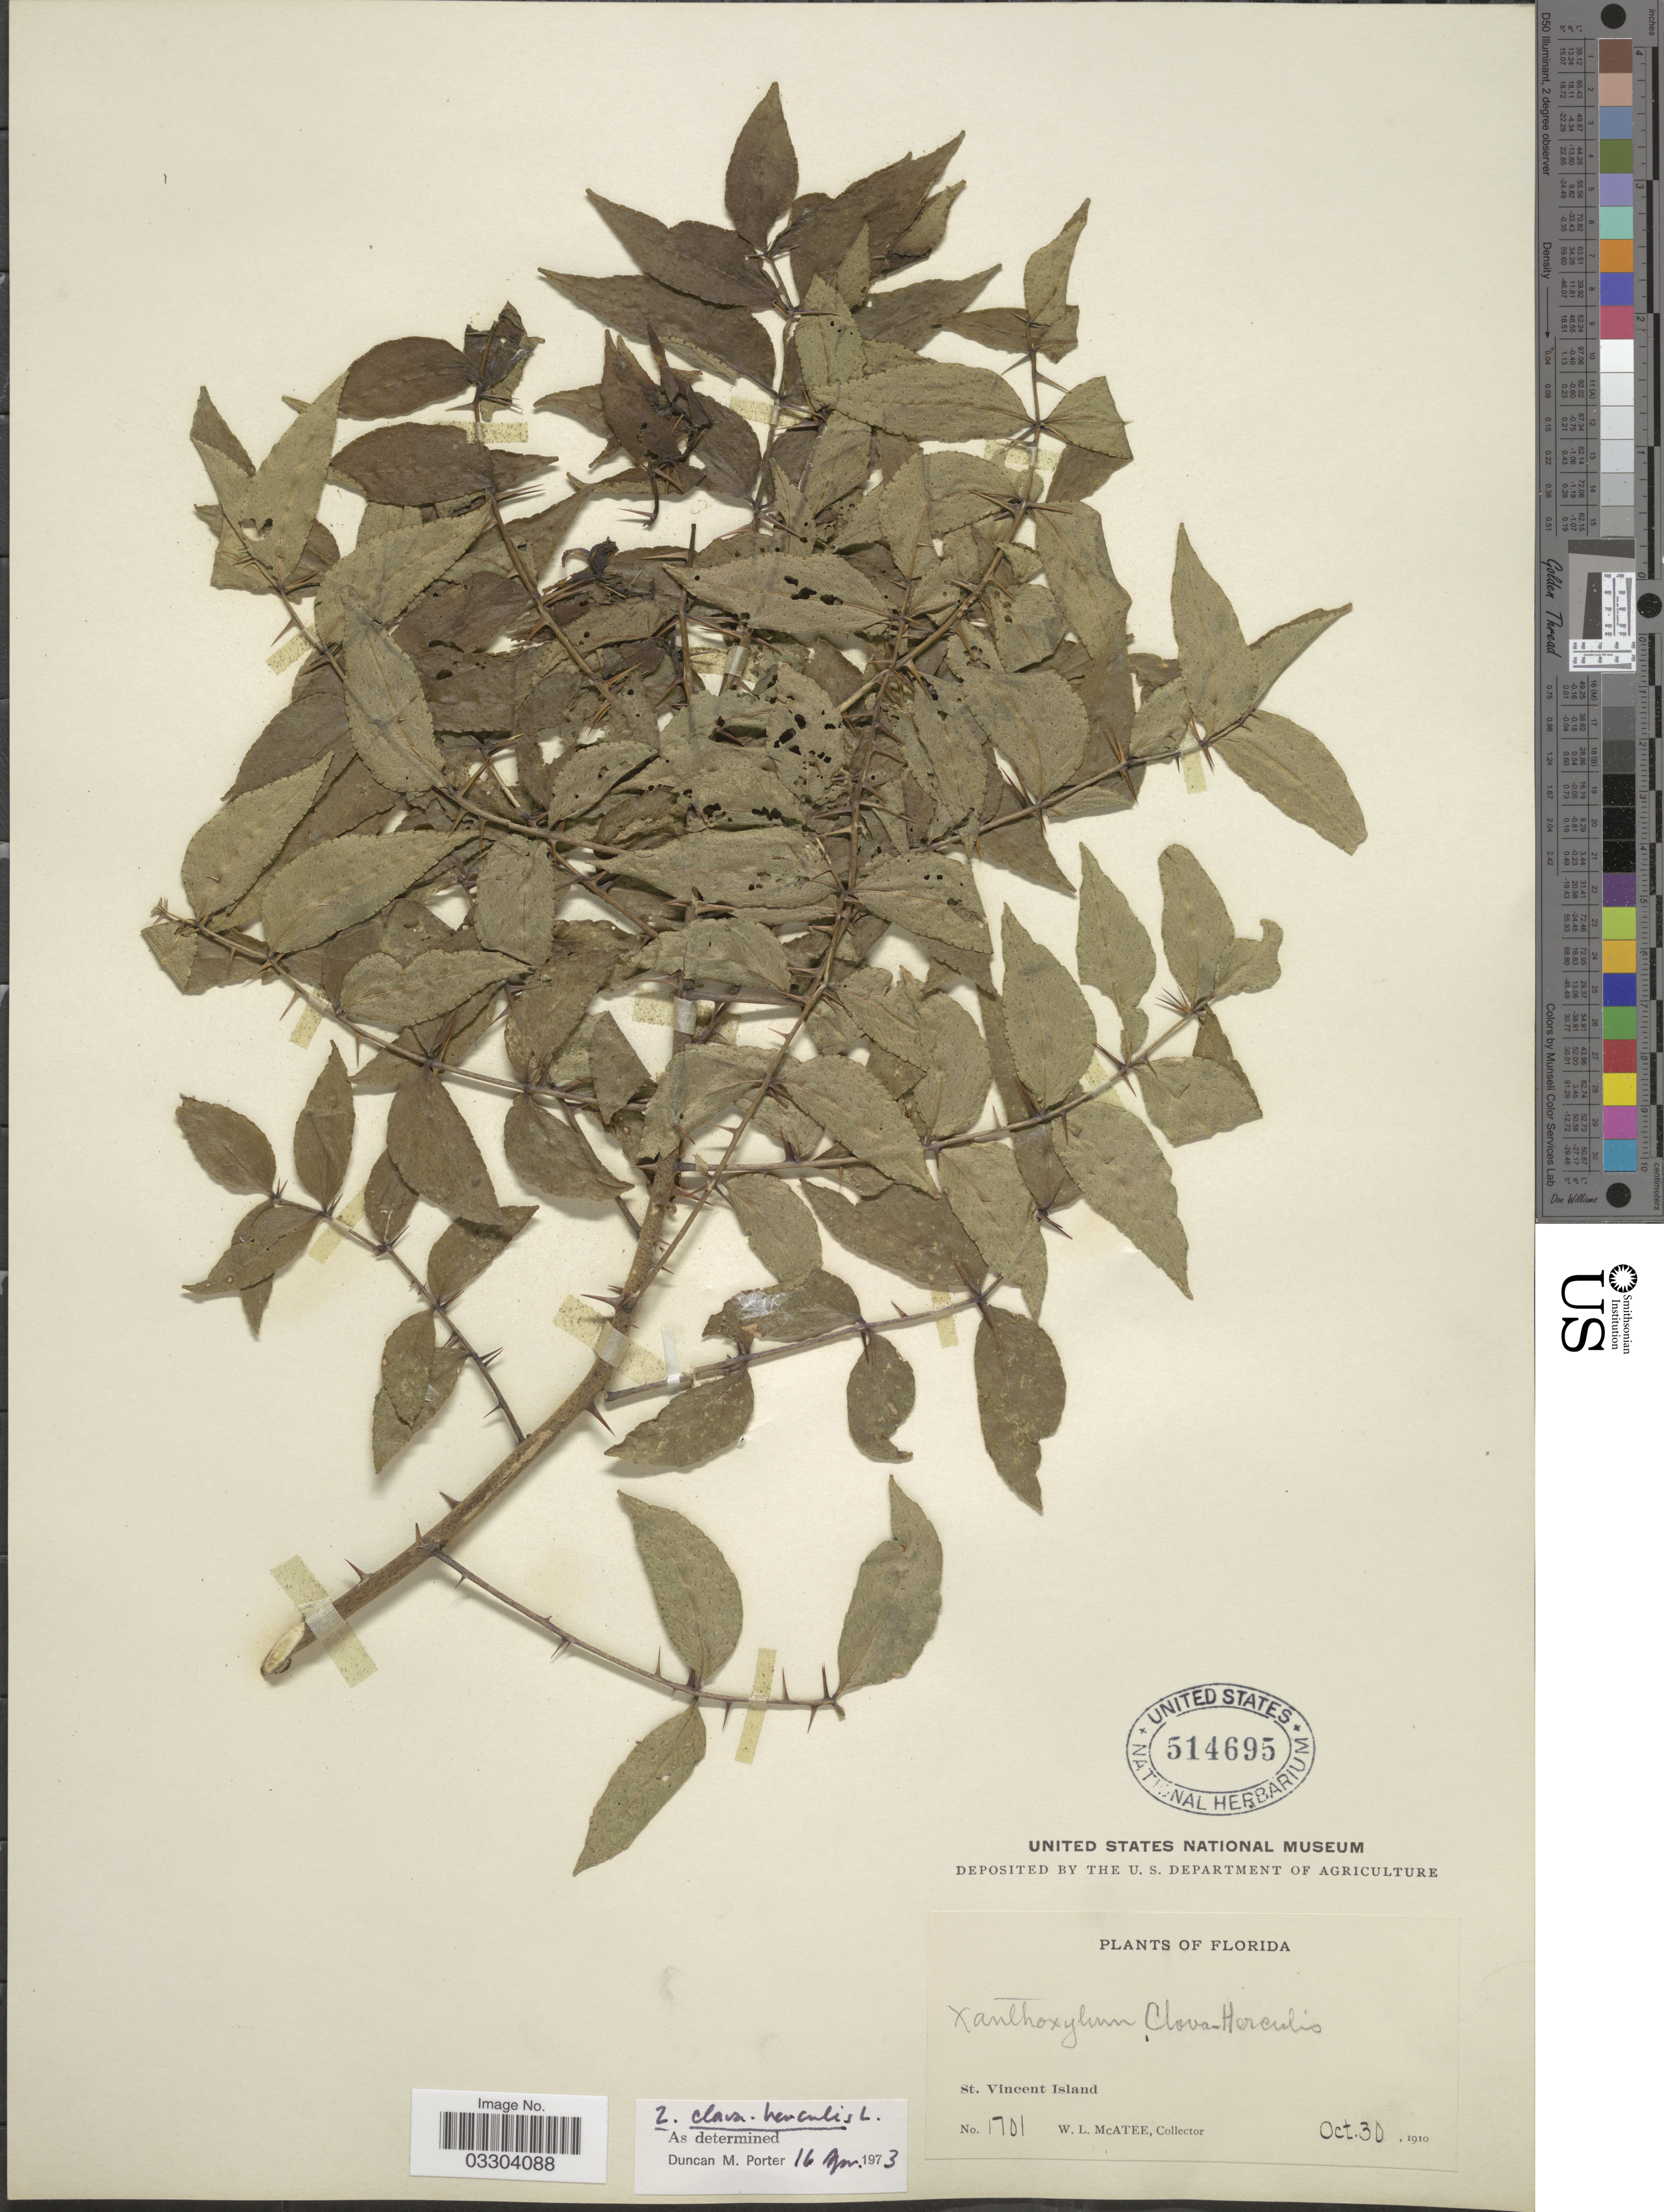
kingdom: Plantae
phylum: Tracheophyta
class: Magnoliopsida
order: Sapindales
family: Rutaceae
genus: Zanthoxylum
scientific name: Zanthoxylum clava-herculis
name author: L.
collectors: W. McAtee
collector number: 1701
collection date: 1910-10-30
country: United States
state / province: Florida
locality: St. Vincent Island.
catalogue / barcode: US 514695